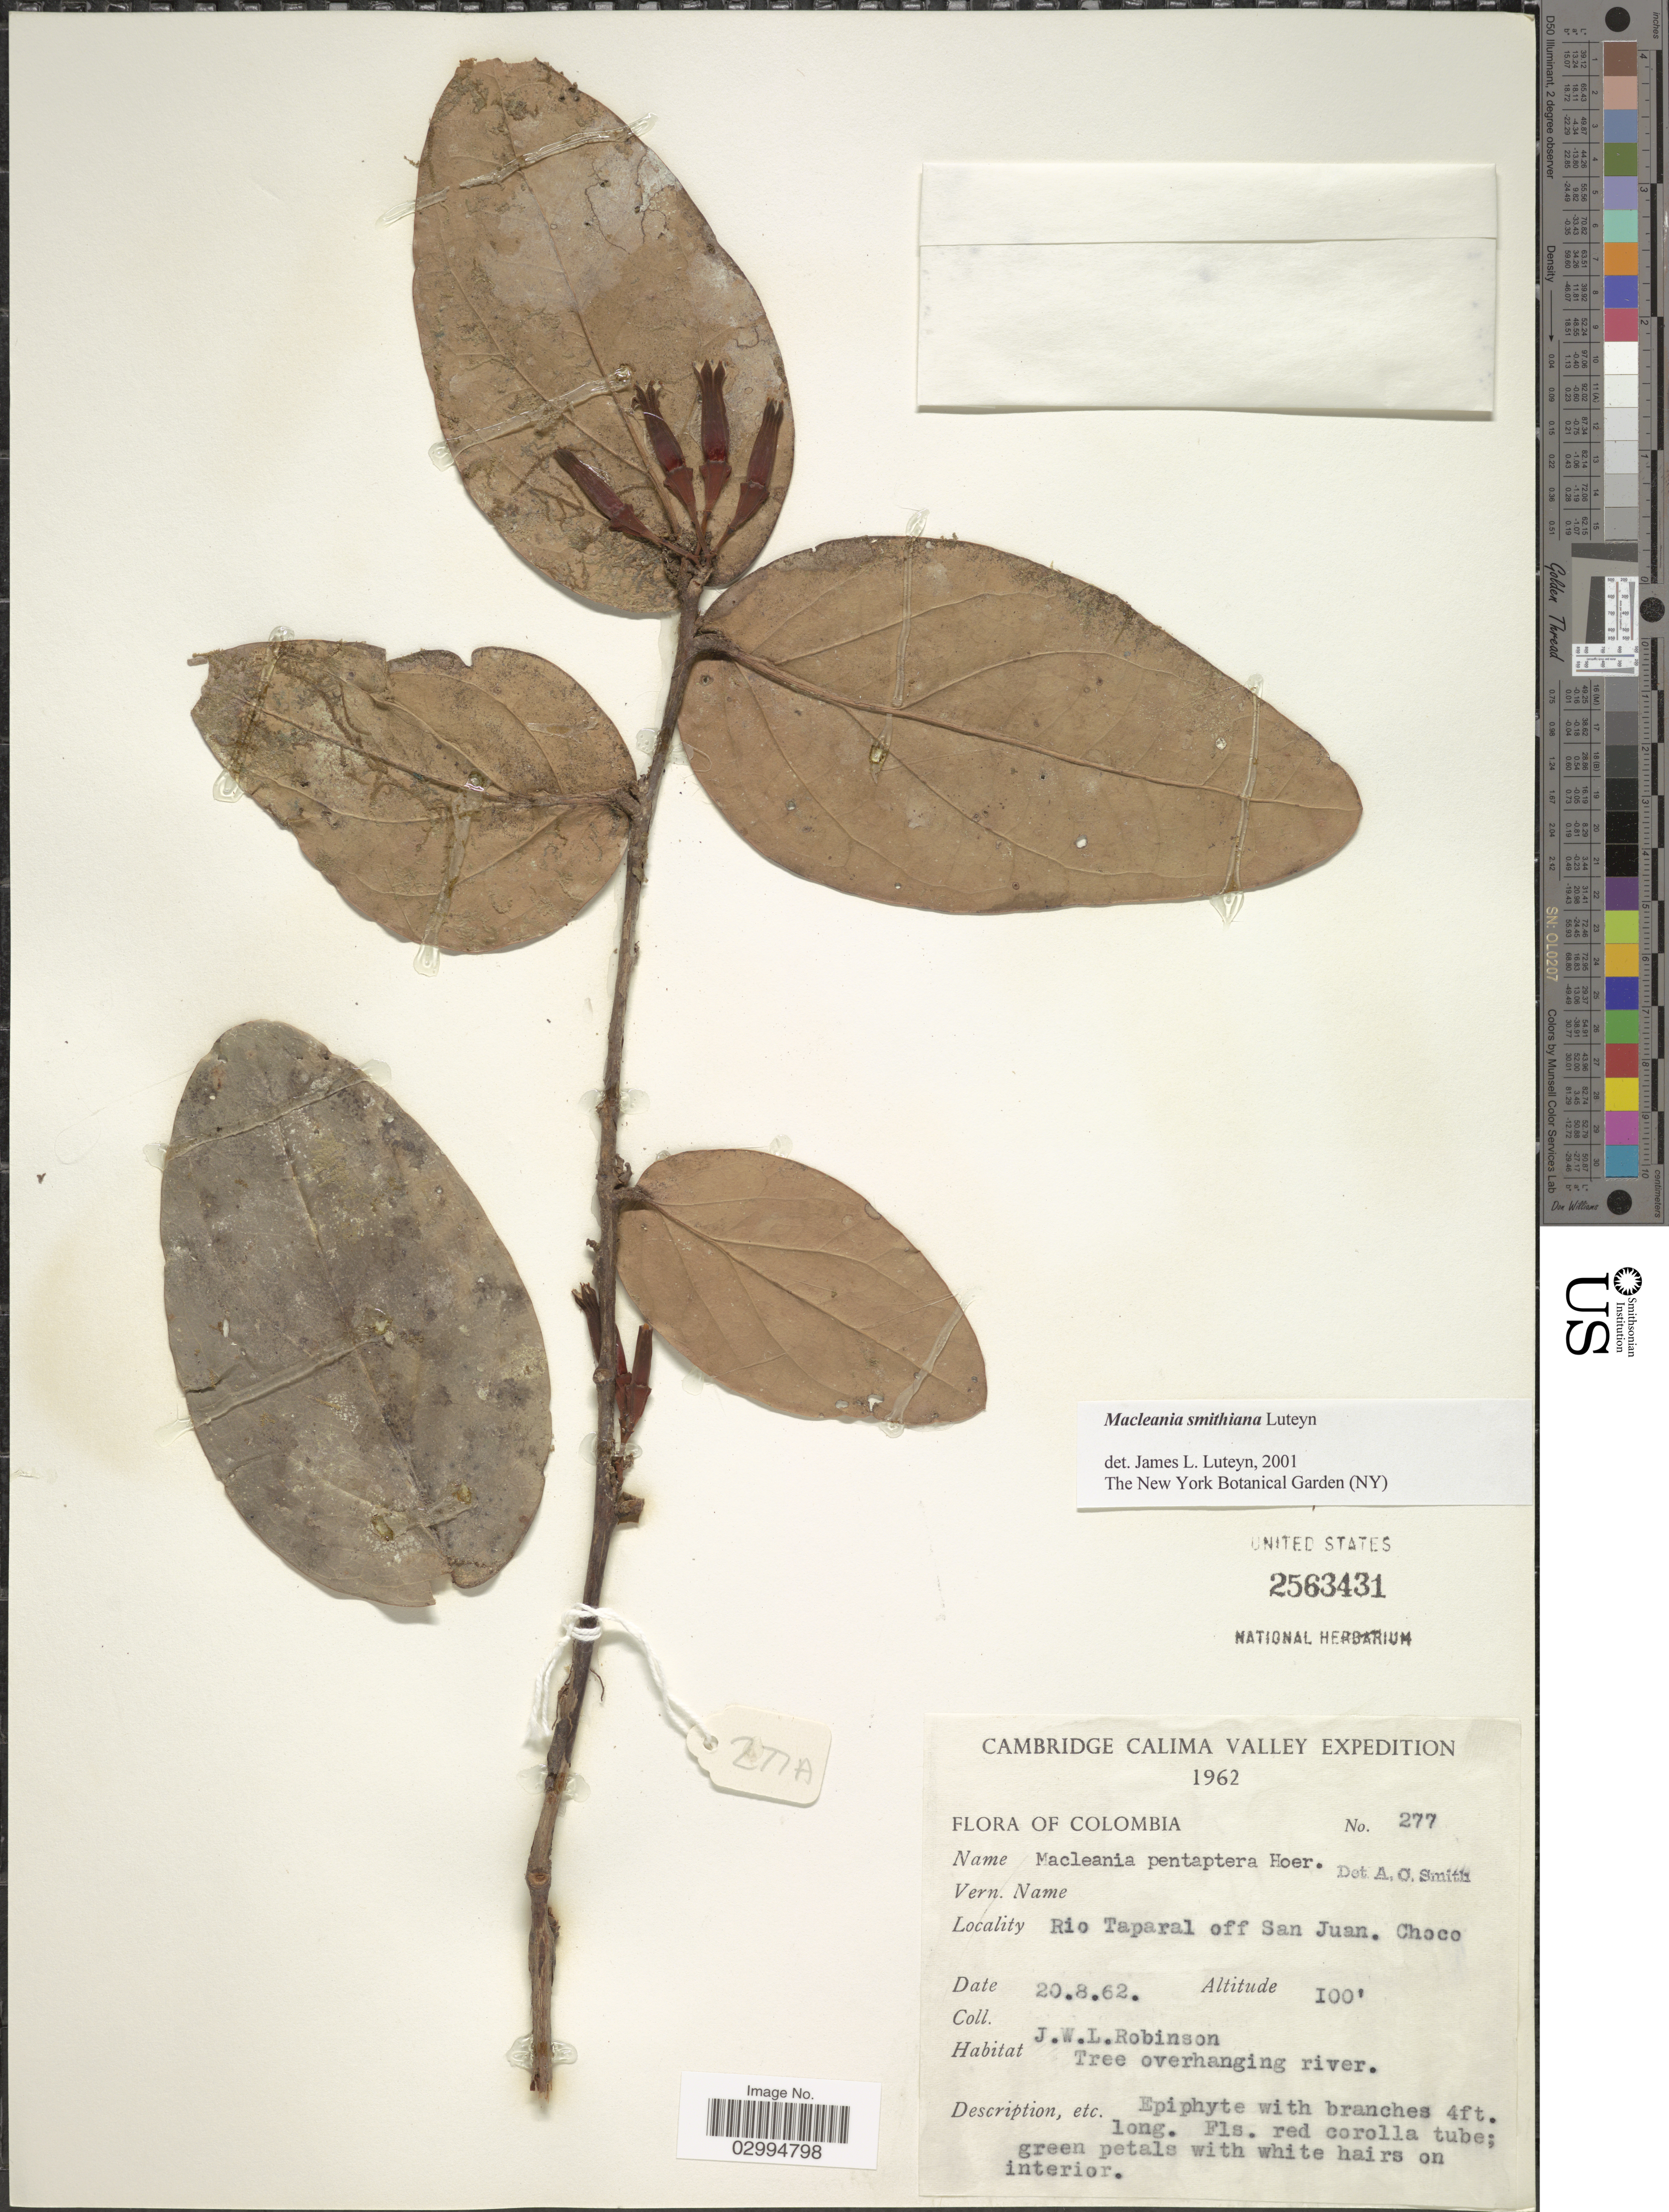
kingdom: Plantae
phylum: Tracheophyta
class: Magnoliopsida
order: Ericales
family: Ericaceae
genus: Macleania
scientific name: Macleania smithiana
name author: Luteyn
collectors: J. W. Robinson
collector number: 277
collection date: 1962-08-20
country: Colombia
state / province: Chocó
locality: Rio Taparal off San Juan.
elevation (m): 30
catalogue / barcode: US 2563431